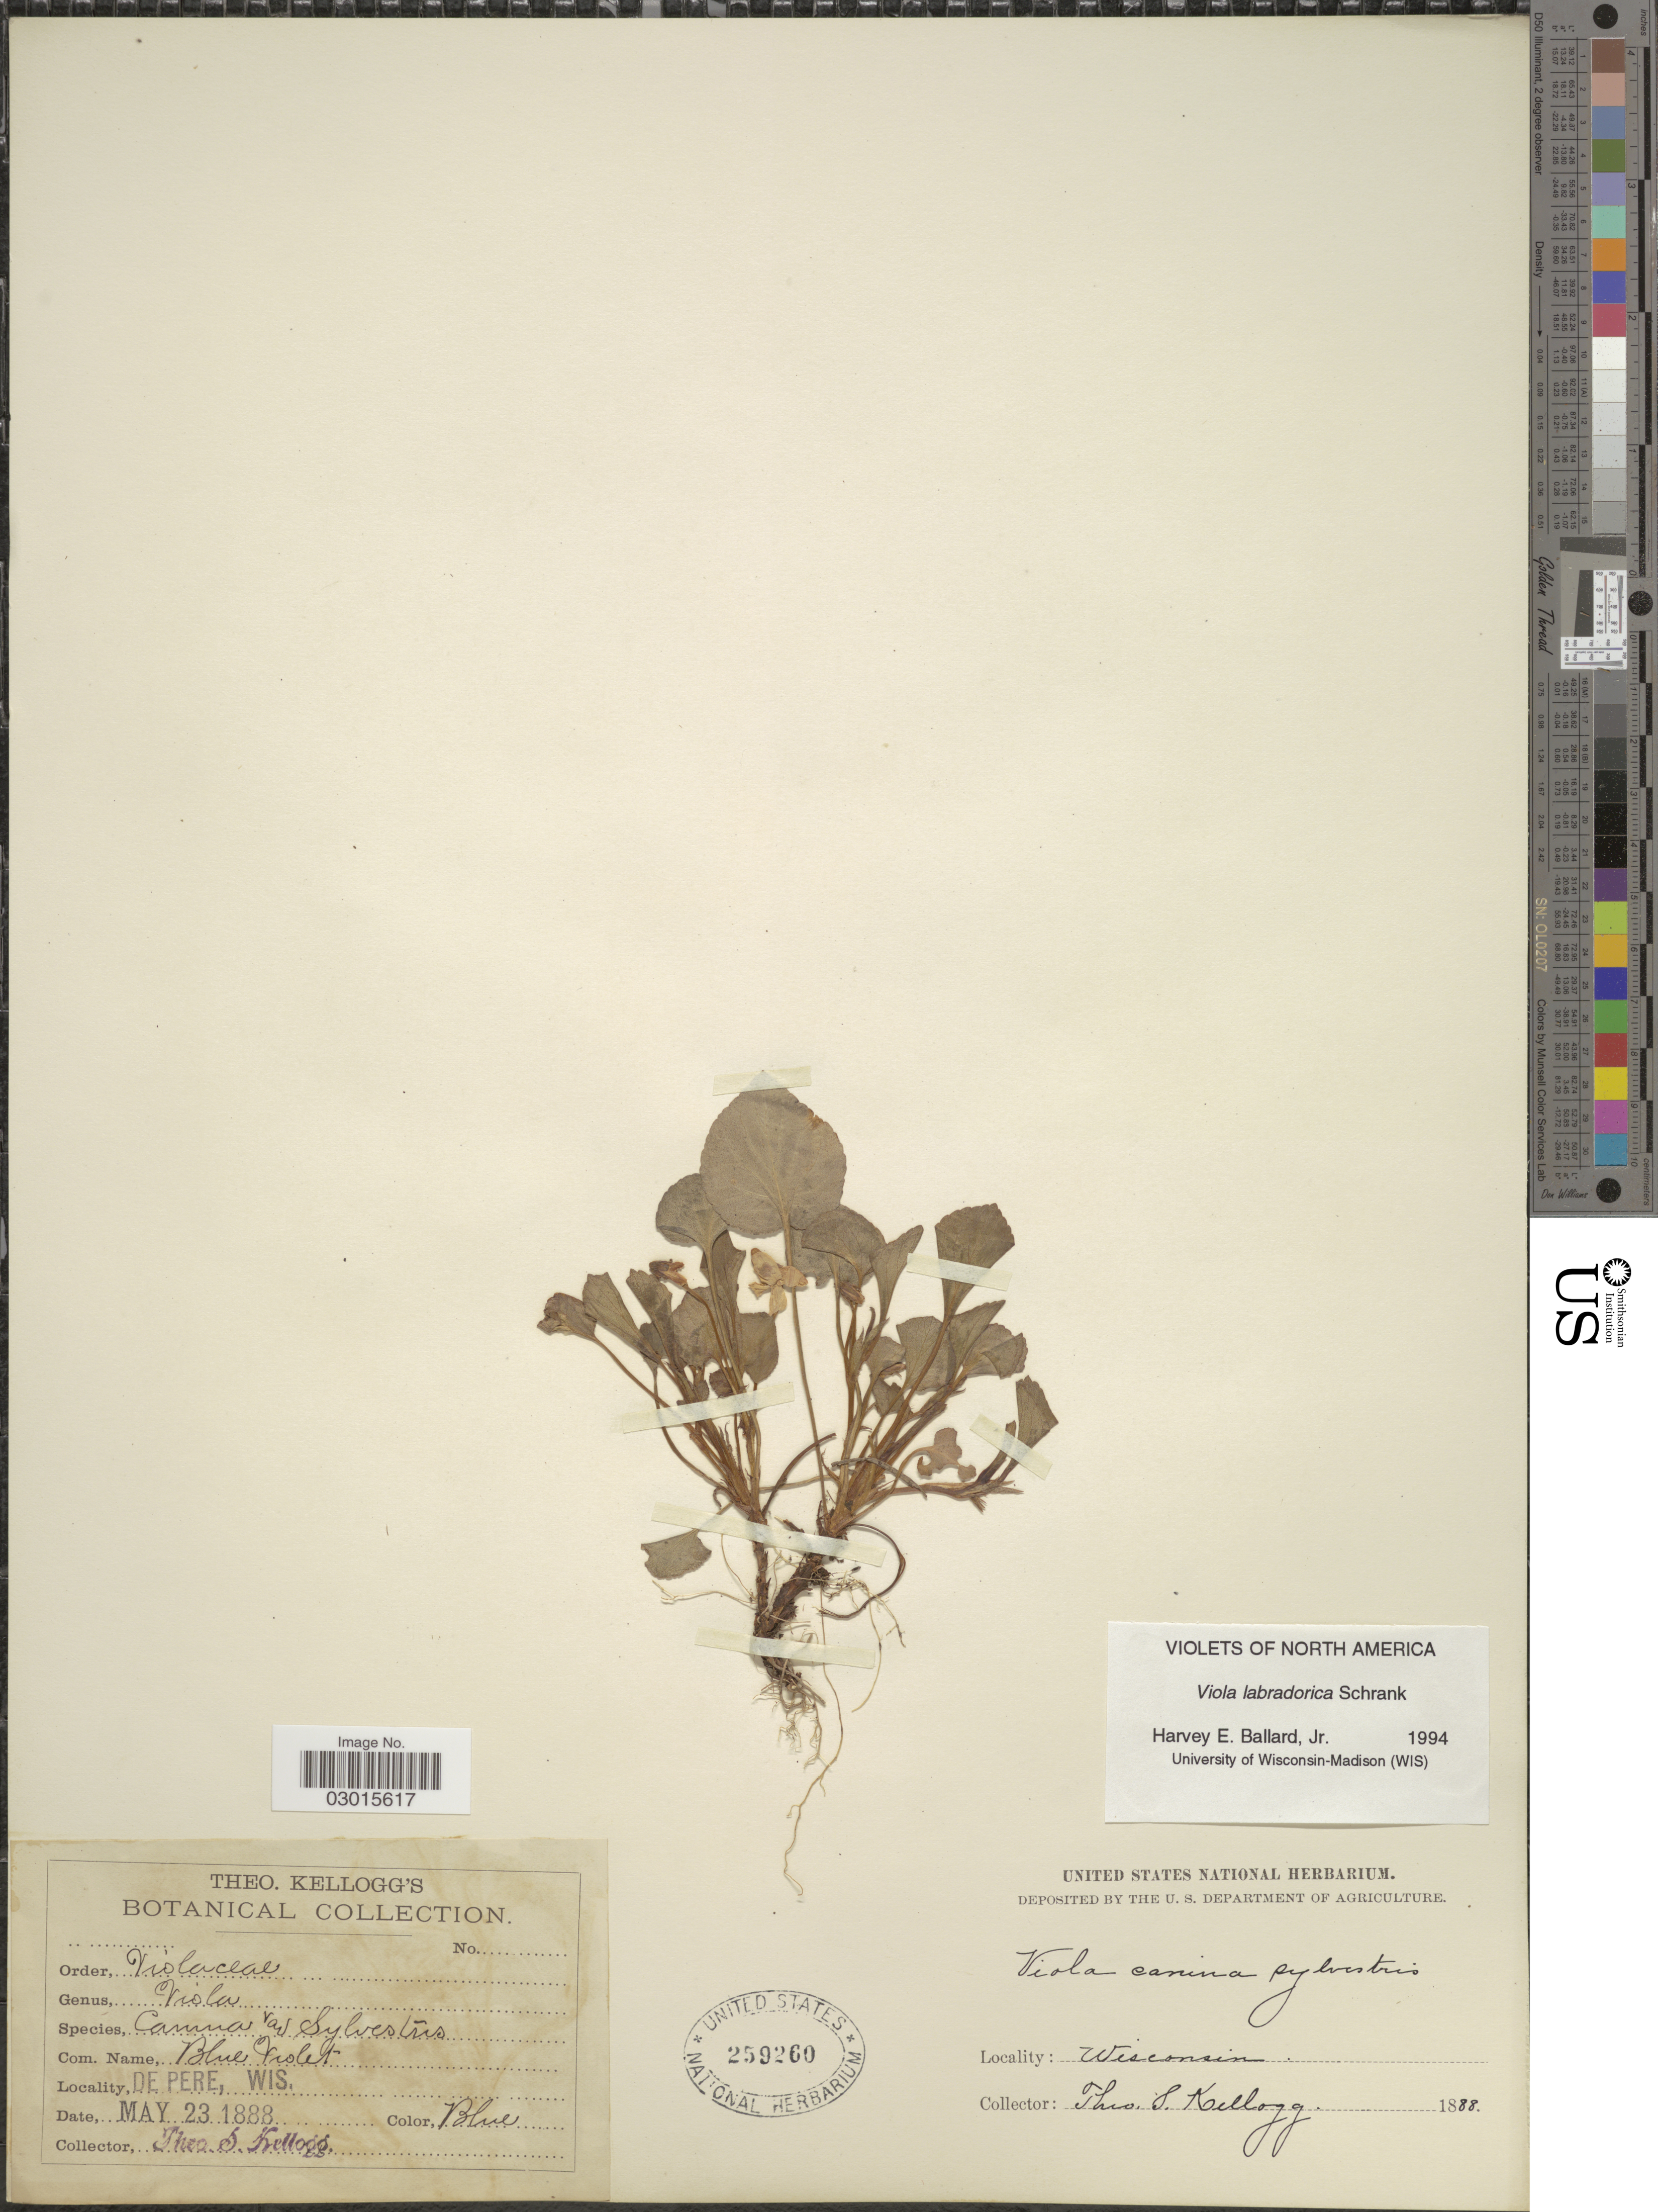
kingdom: Plantae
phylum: Tracheophyta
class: Magnoliopsida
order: Malpighiales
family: Violaceae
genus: Viola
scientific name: Viola labradorica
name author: Schrank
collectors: T. S. Kellogg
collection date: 1888-05-23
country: United States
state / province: Wisconsin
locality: De Pere, Wis.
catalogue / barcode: US 259260